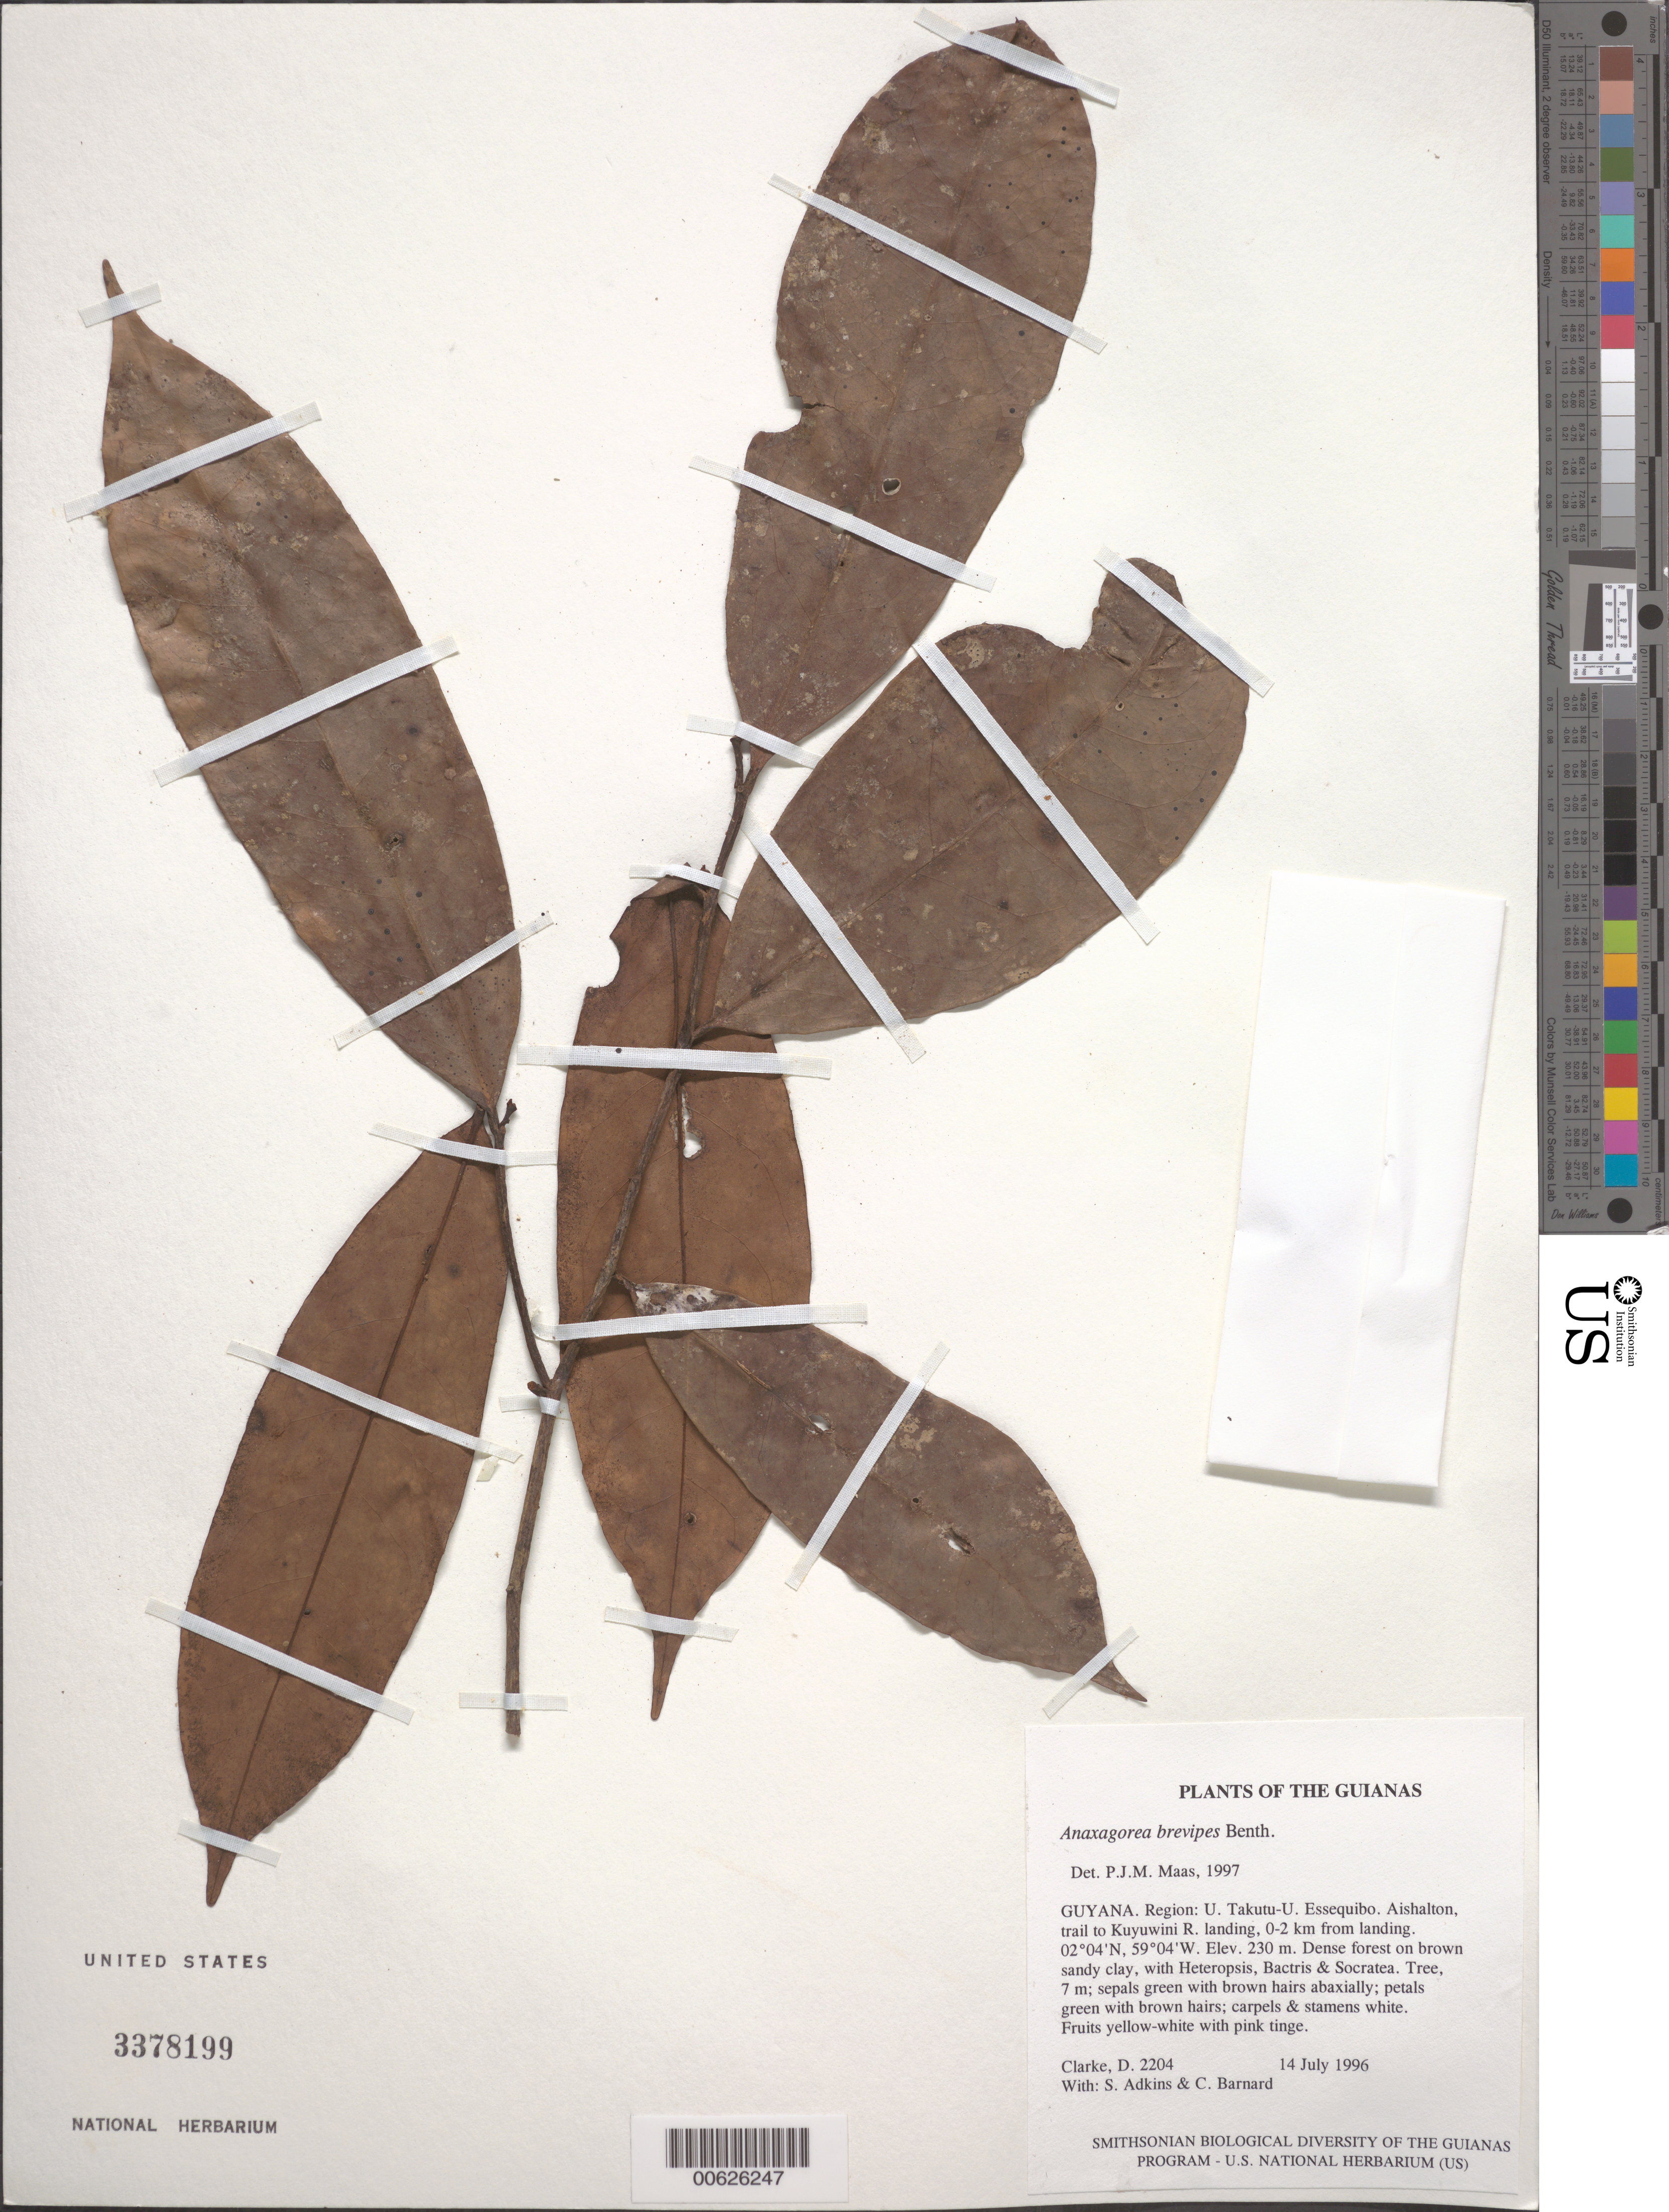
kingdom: Plantae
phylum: Tracheophyta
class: Magnoliopsida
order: Magnoliales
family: Annonaceae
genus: Anaxagorea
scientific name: Anaxagorea brevipes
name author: Benth.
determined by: Maas, Paul J. M.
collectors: H. D. Clarke, S. Adkins & C. Bernard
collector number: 2204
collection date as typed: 14 July 1996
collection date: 1996-07-14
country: Guyana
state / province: U. Takutu-U. Essequibo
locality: Aishalton, trail to Kuyuwini R. landing, 0-2 km from landing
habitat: Dense forest on brown sandy clay, with Heteropsis, Bactris & Socratea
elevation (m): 230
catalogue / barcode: US 3378199